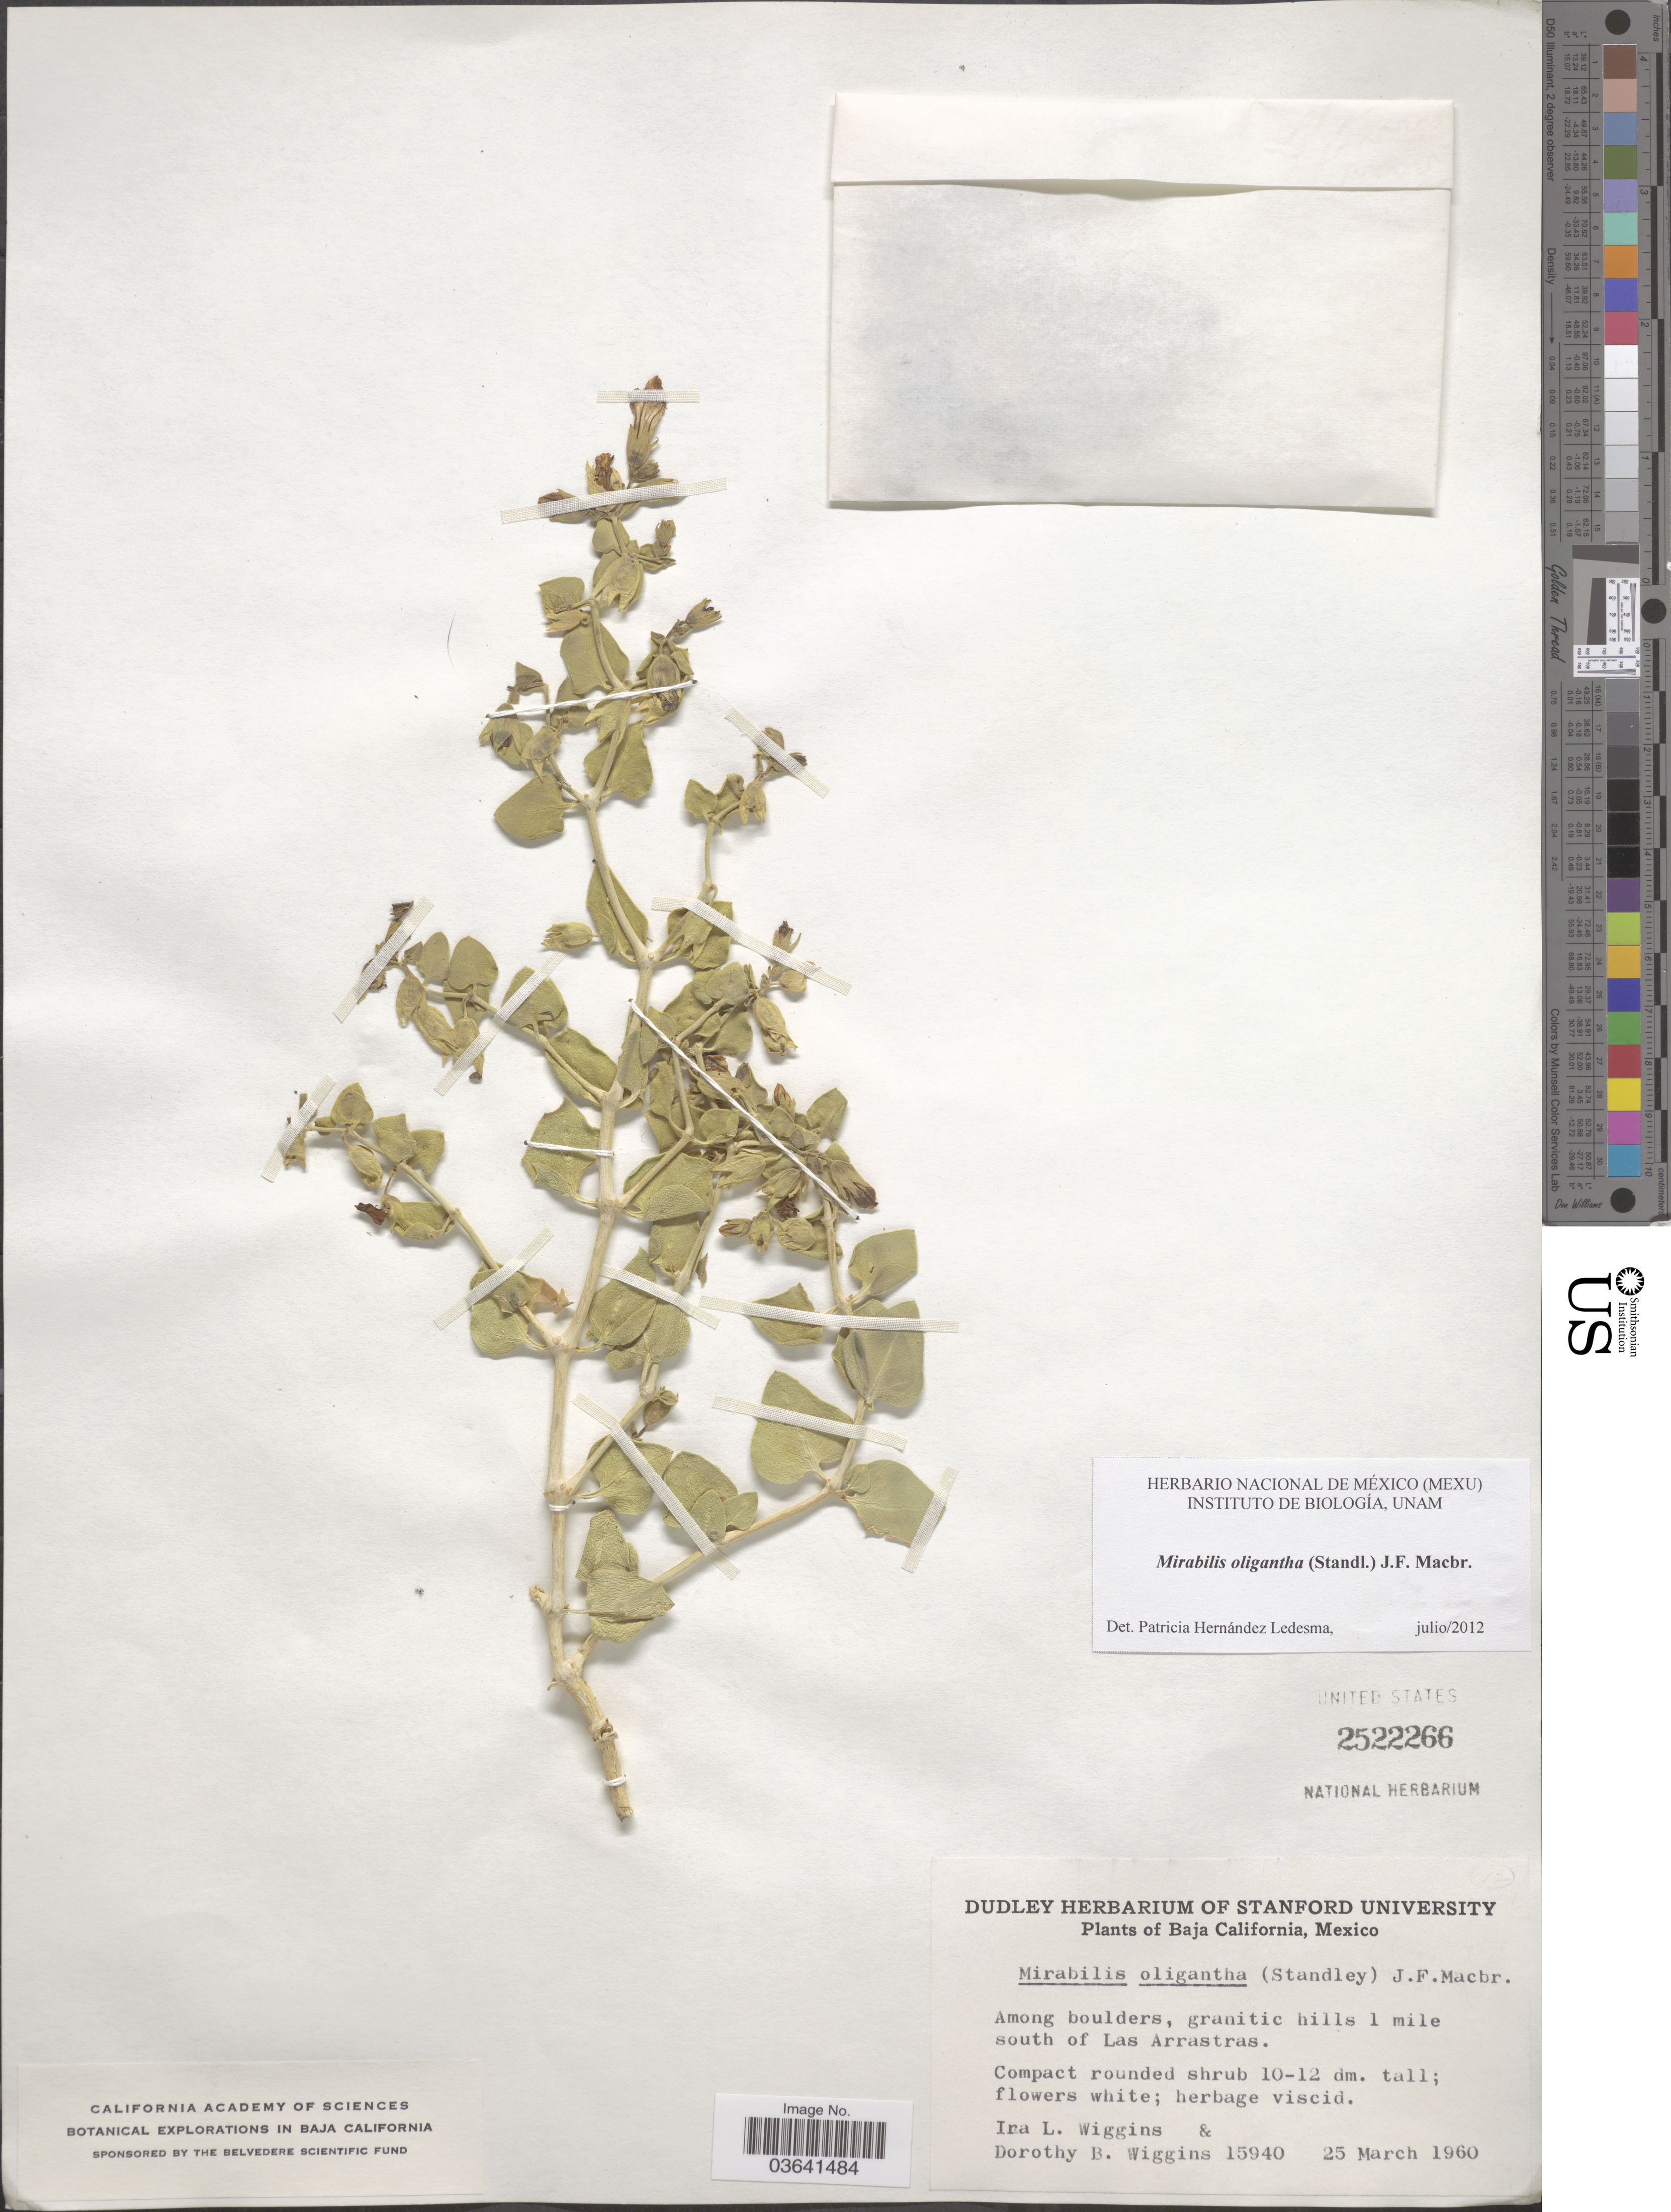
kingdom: Plantae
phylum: Tracheophyta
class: Magnoliopsida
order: Caryophyllales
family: Nyctaginaceae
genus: Mirabilis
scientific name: Mirabilis oligantha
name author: (Standl.) J.F. Macbr.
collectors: I. L. Wiggins & D. B. Wiggins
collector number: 15940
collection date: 1960-03-25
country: Mexico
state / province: Baja California Norte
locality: Among boulders, granitic hills 1 mile south of Las Arrastras.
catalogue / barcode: US 2522266